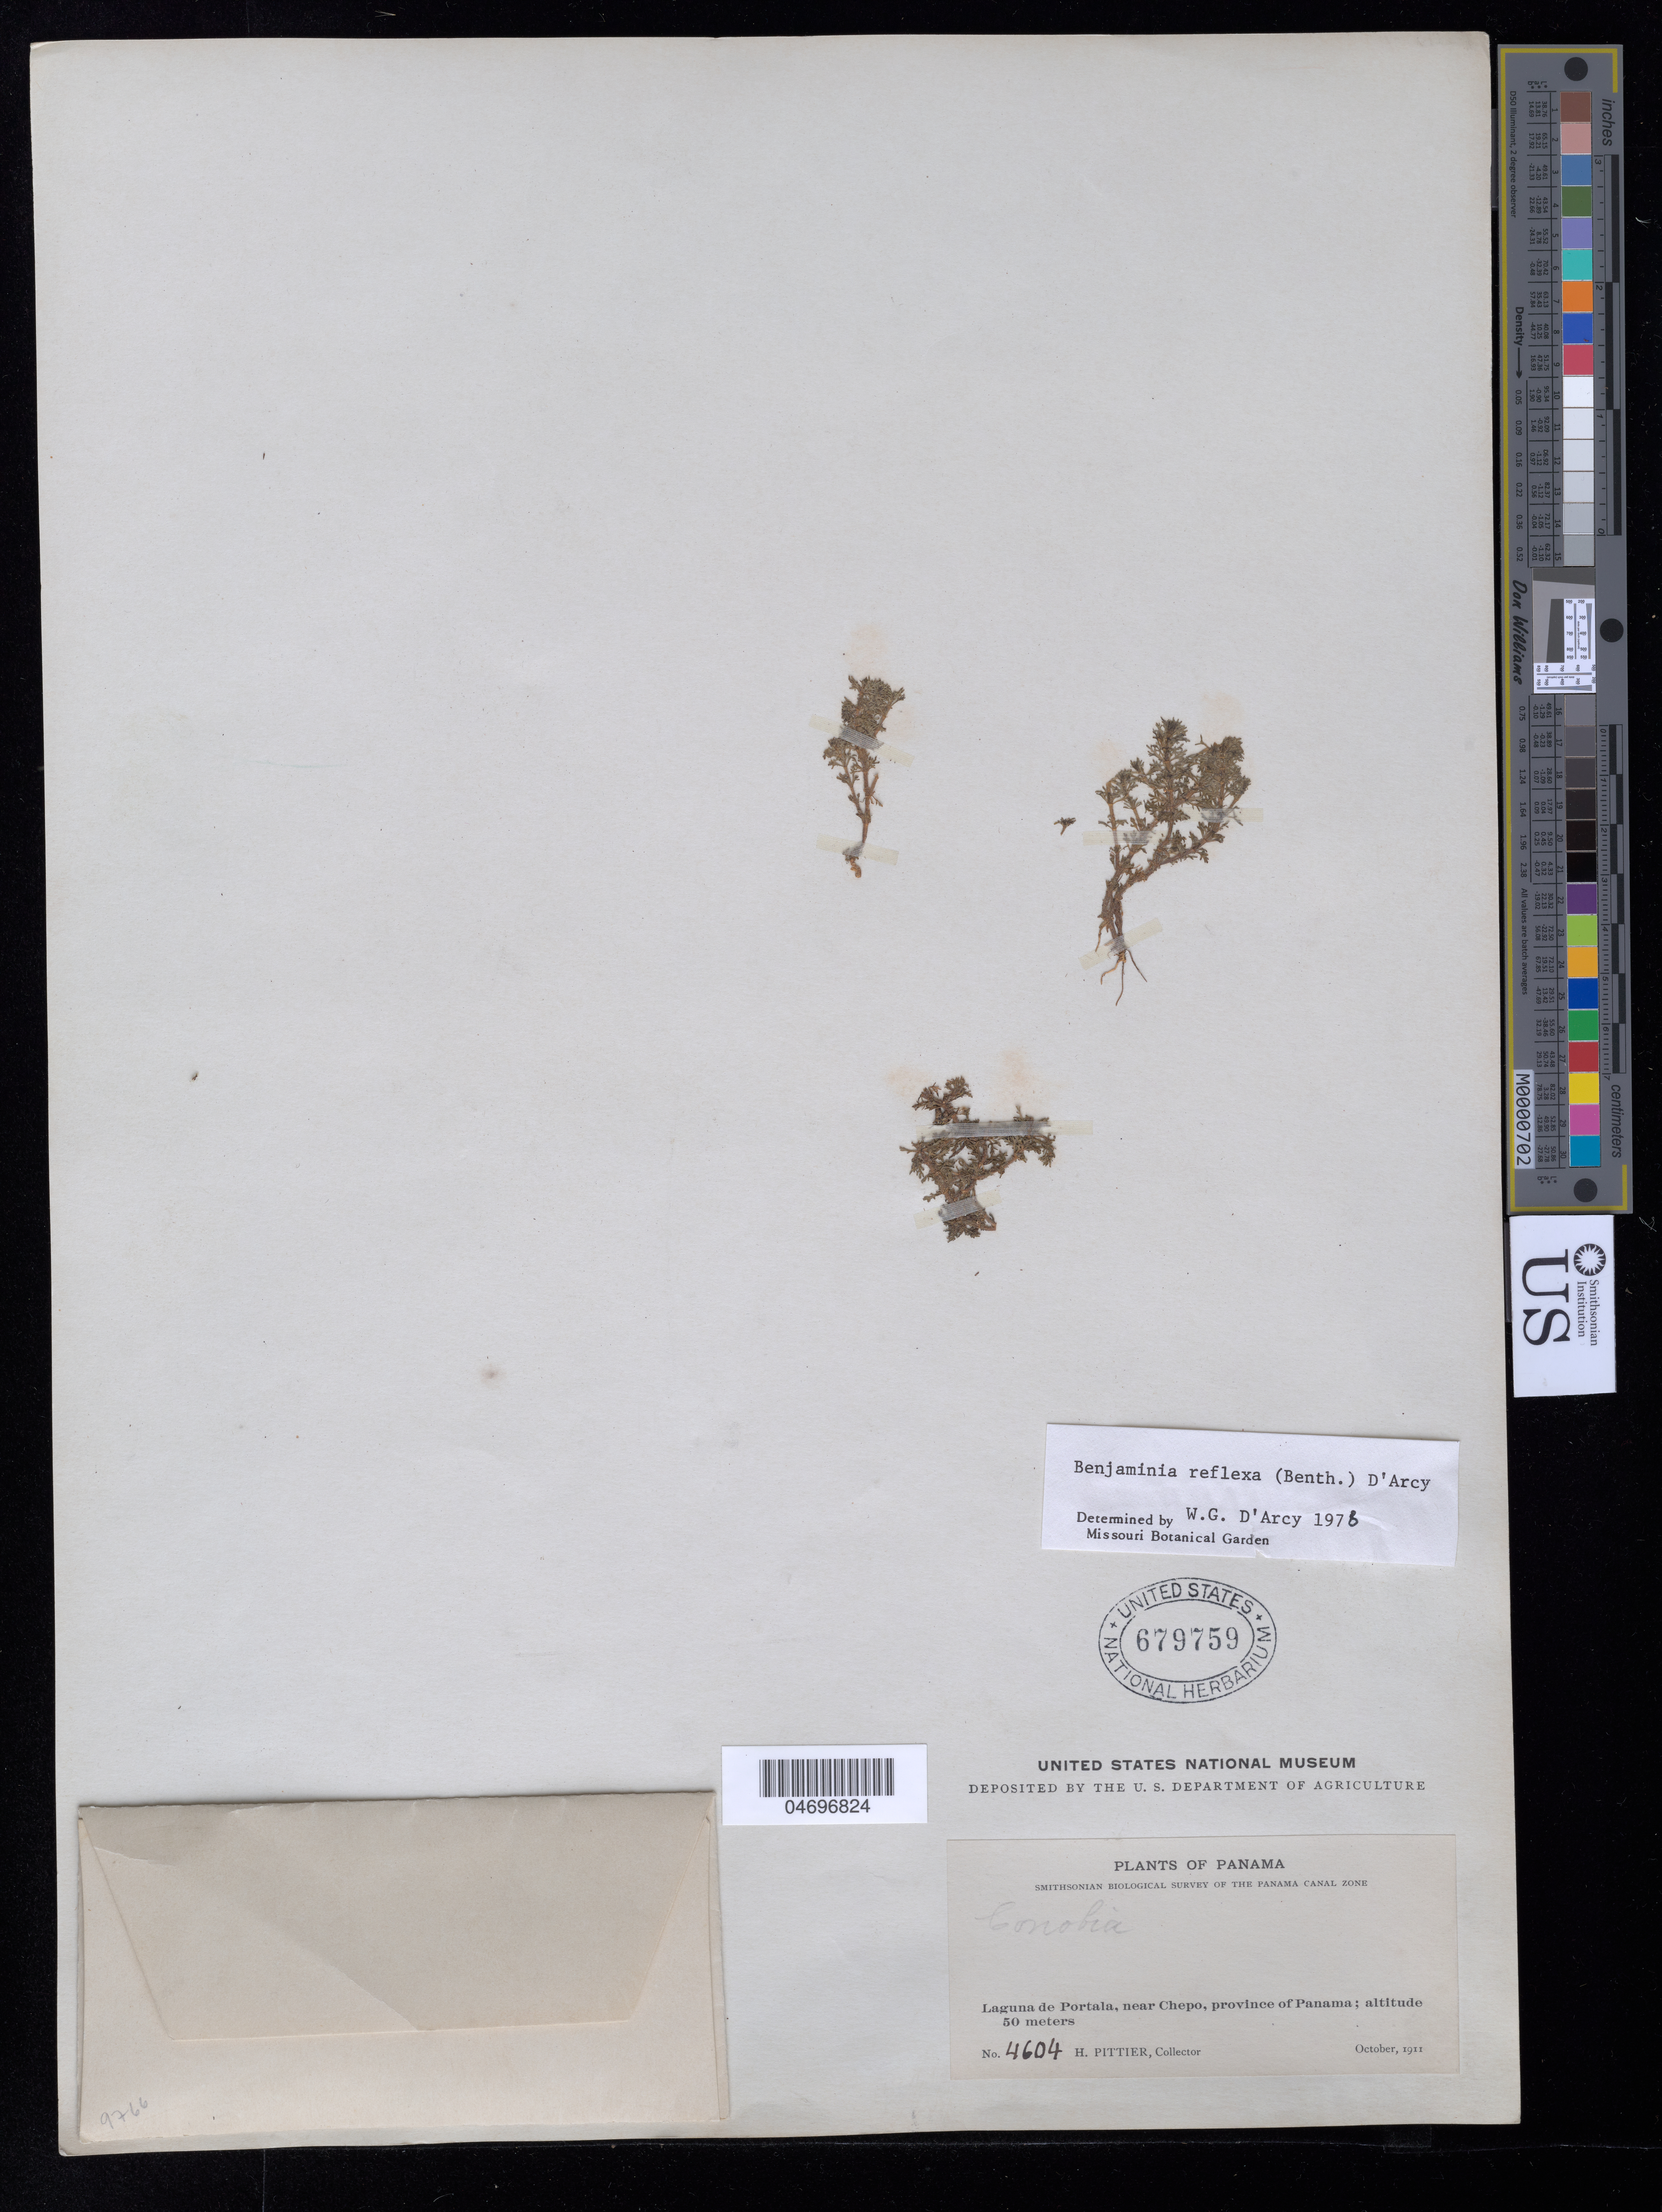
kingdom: Plantae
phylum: Tracheophyta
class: Magnoliopsida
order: Lamiales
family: Plantaginaceae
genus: Benjaminia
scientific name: Benjaminia reflexa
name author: (Benth.) D'Arcy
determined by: D'Arcy, W. G.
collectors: H. F. Pittier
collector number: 4604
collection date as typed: Oct 1911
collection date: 1911-10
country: Panama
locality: Canal Zone: Laguna de Portala, near Chepo.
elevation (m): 50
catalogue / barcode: US 679759